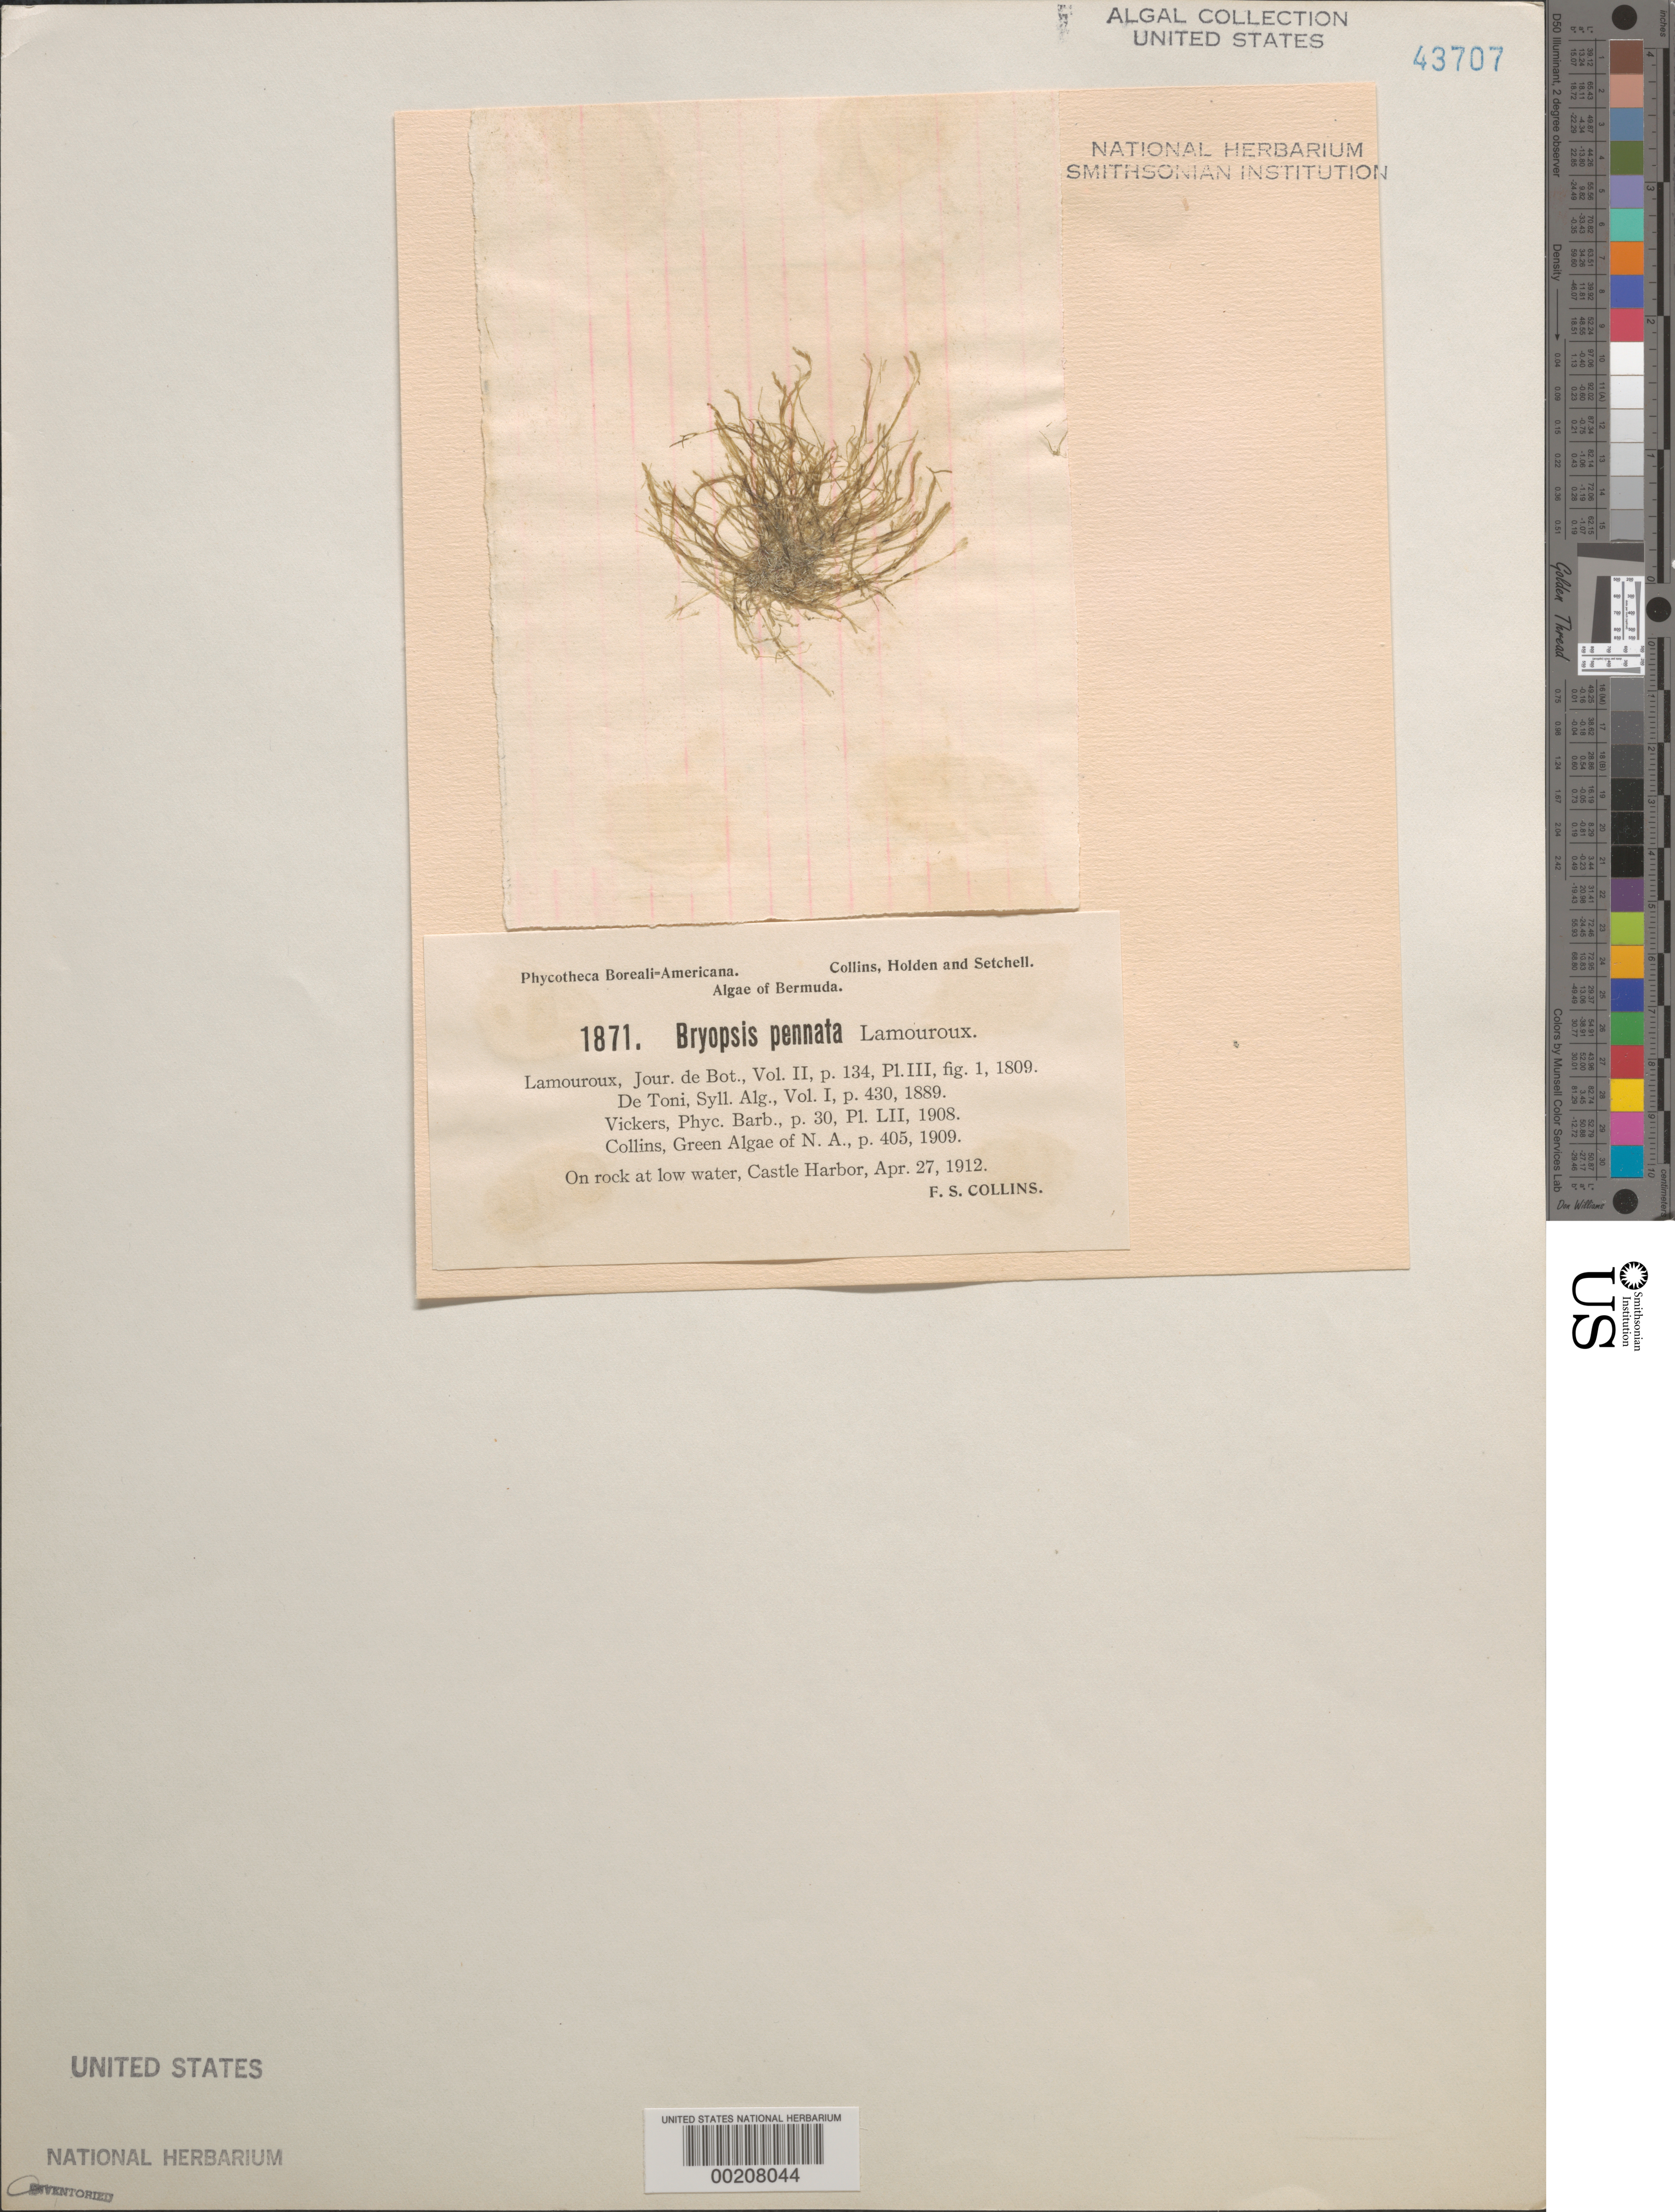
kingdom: Plantae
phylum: Chlorophyta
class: Ulvophyceae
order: Bryopsidales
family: Bryopsidaceae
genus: Bryopsis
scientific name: Bryopsis pennata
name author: J.V.Lamouroux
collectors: F. Collins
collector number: PB-A 1871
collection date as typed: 27 Apr 1912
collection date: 1912-04-27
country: Bermuda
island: Bermuda Island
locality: Castle Harbor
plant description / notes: Collins, Holden & Setchell, Phycotheca Boreali-Americana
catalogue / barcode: US 43707